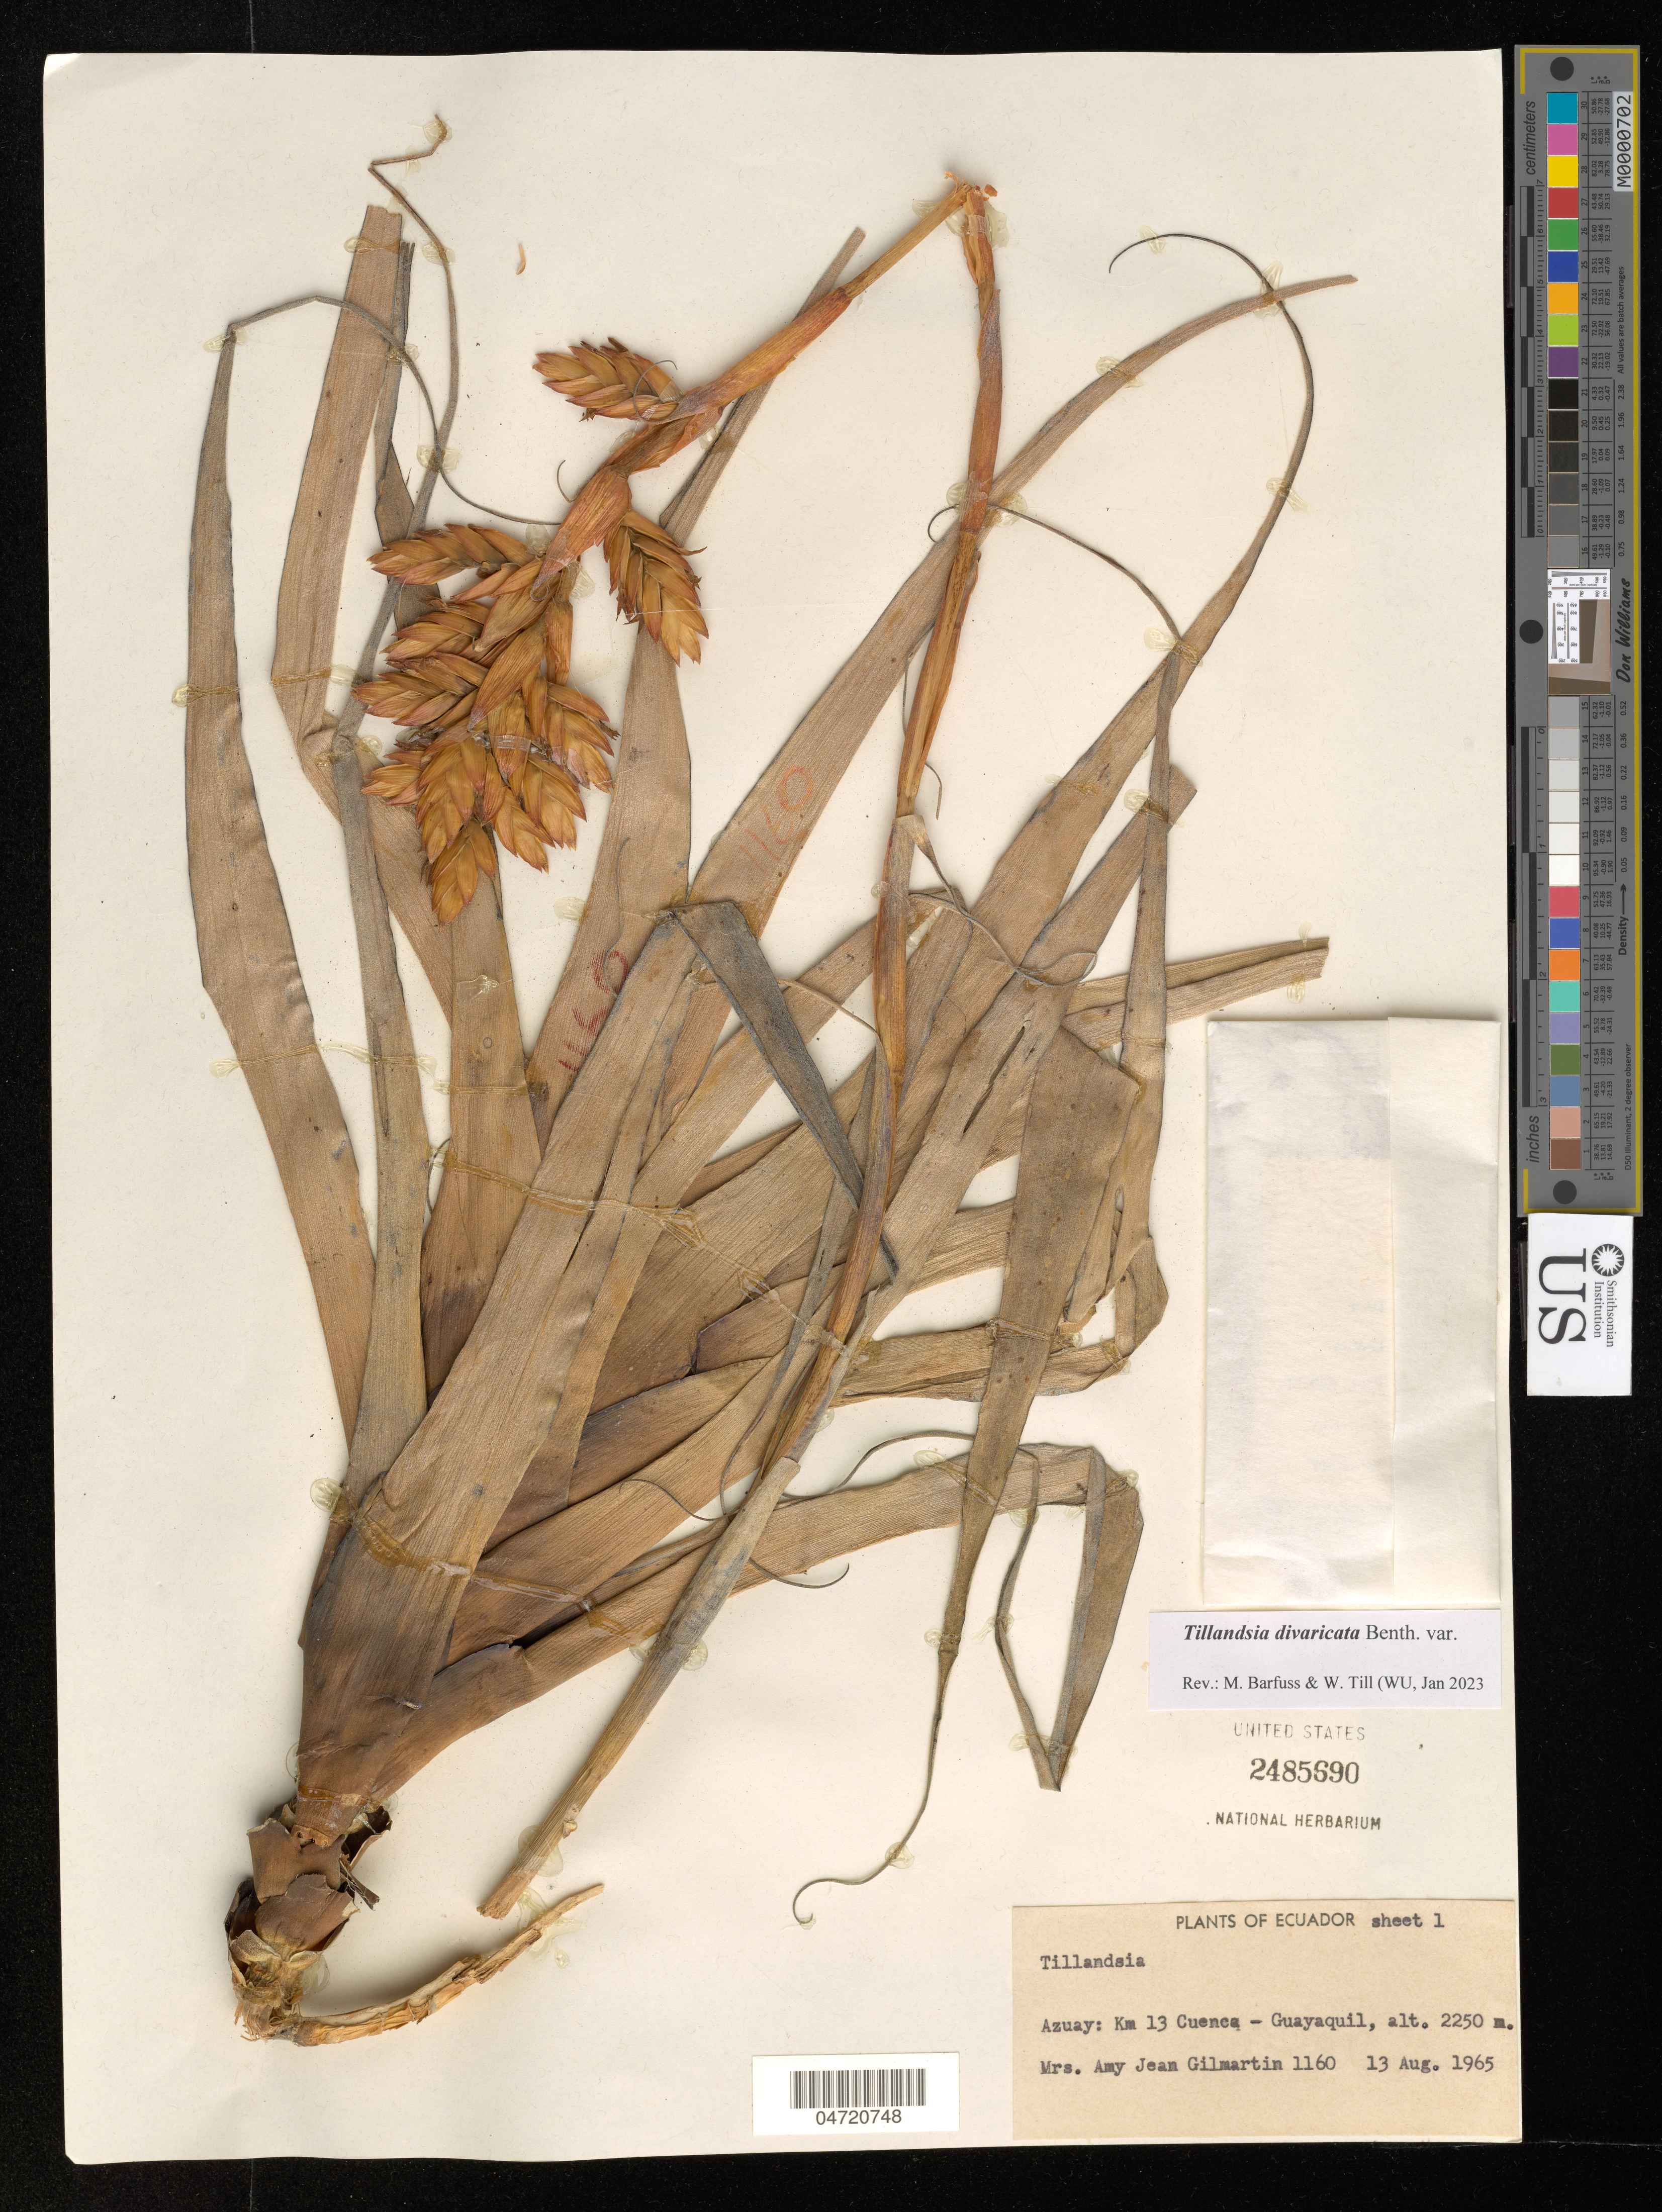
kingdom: Plantae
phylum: Tracheophyta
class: Liliopsida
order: Poales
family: Bromeliaceae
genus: Tillandsia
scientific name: Tillandsia divaricata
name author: Benth.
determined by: Barfuss, Michael H.; Till, W.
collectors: A. J. Gilmartin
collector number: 1160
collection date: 1965-08-13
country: Ecuador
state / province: Azuay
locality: Km 13 Cuenca - Guayaquil.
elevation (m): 2250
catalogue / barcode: US 2485690